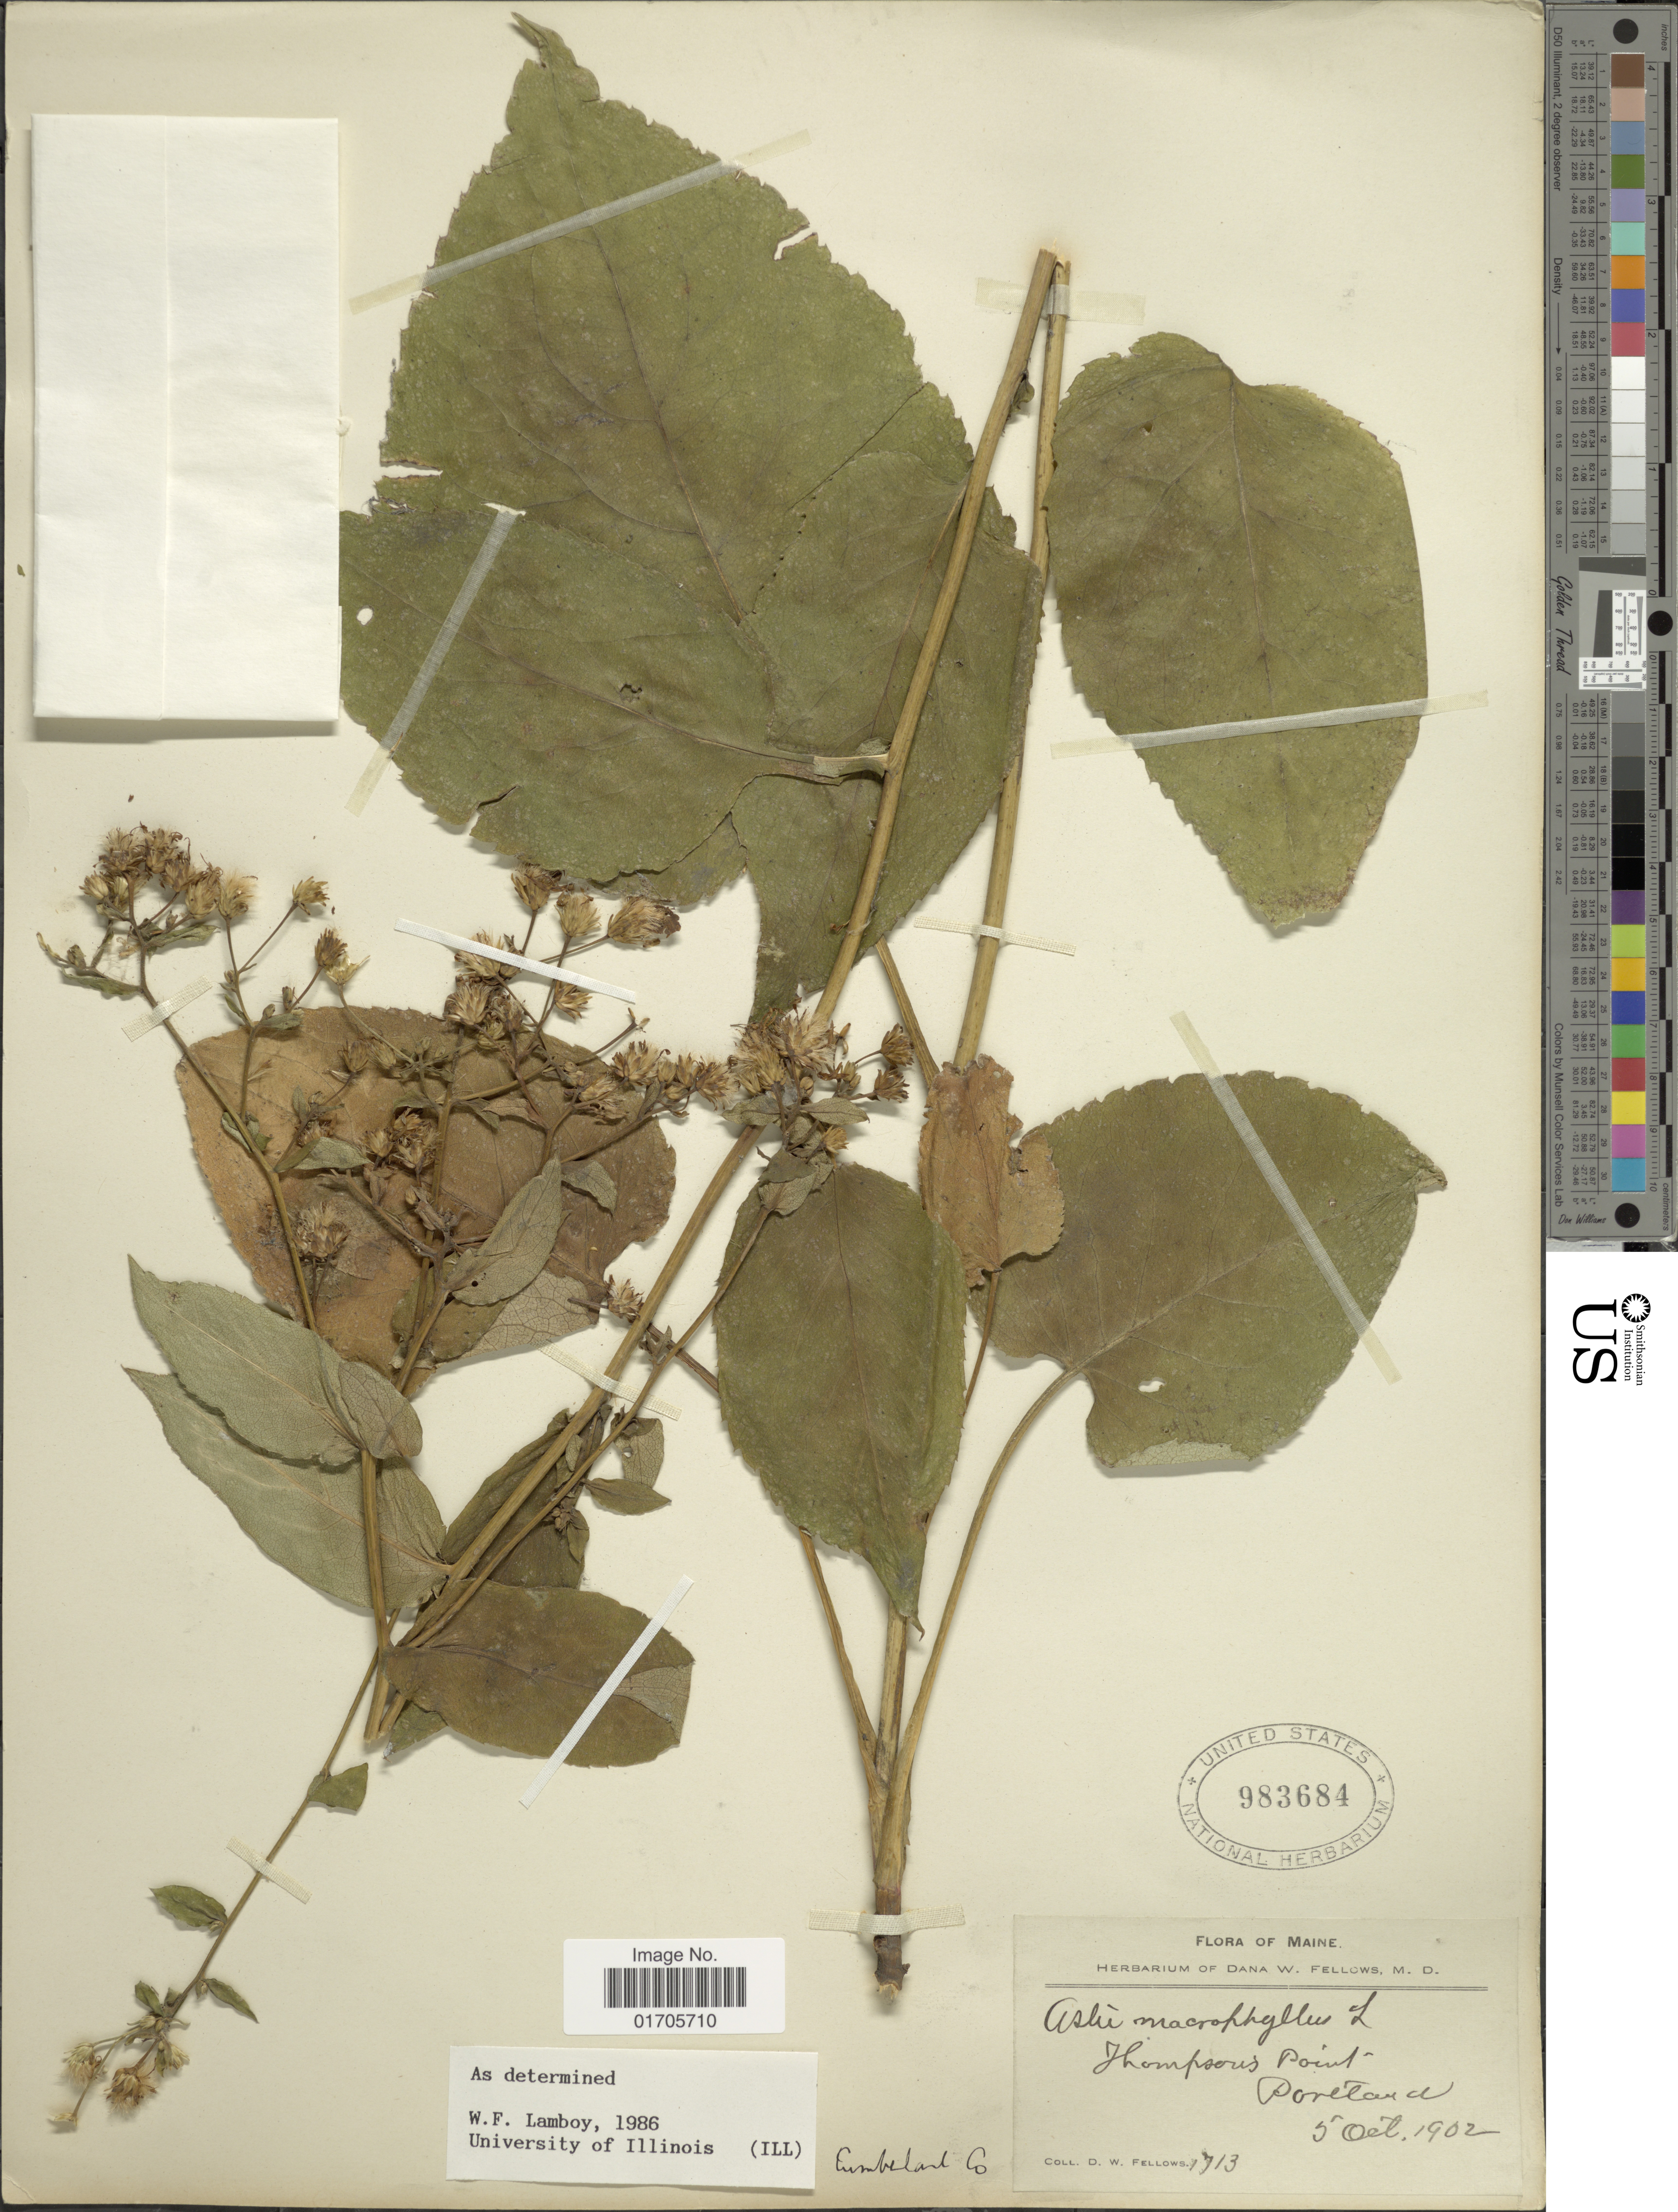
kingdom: Plantae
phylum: Tracheophyta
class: Magnoliopsida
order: Asterales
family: Asteraceae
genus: Eurybia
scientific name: Eurybia macrophylla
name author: (L.) Cass.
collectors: D. W. Fellows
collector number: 1713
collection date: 1902-10-05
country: United States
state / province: Maine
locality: Maine. Thompsons Point. Portland. Cumberland.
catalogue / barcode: US 983684